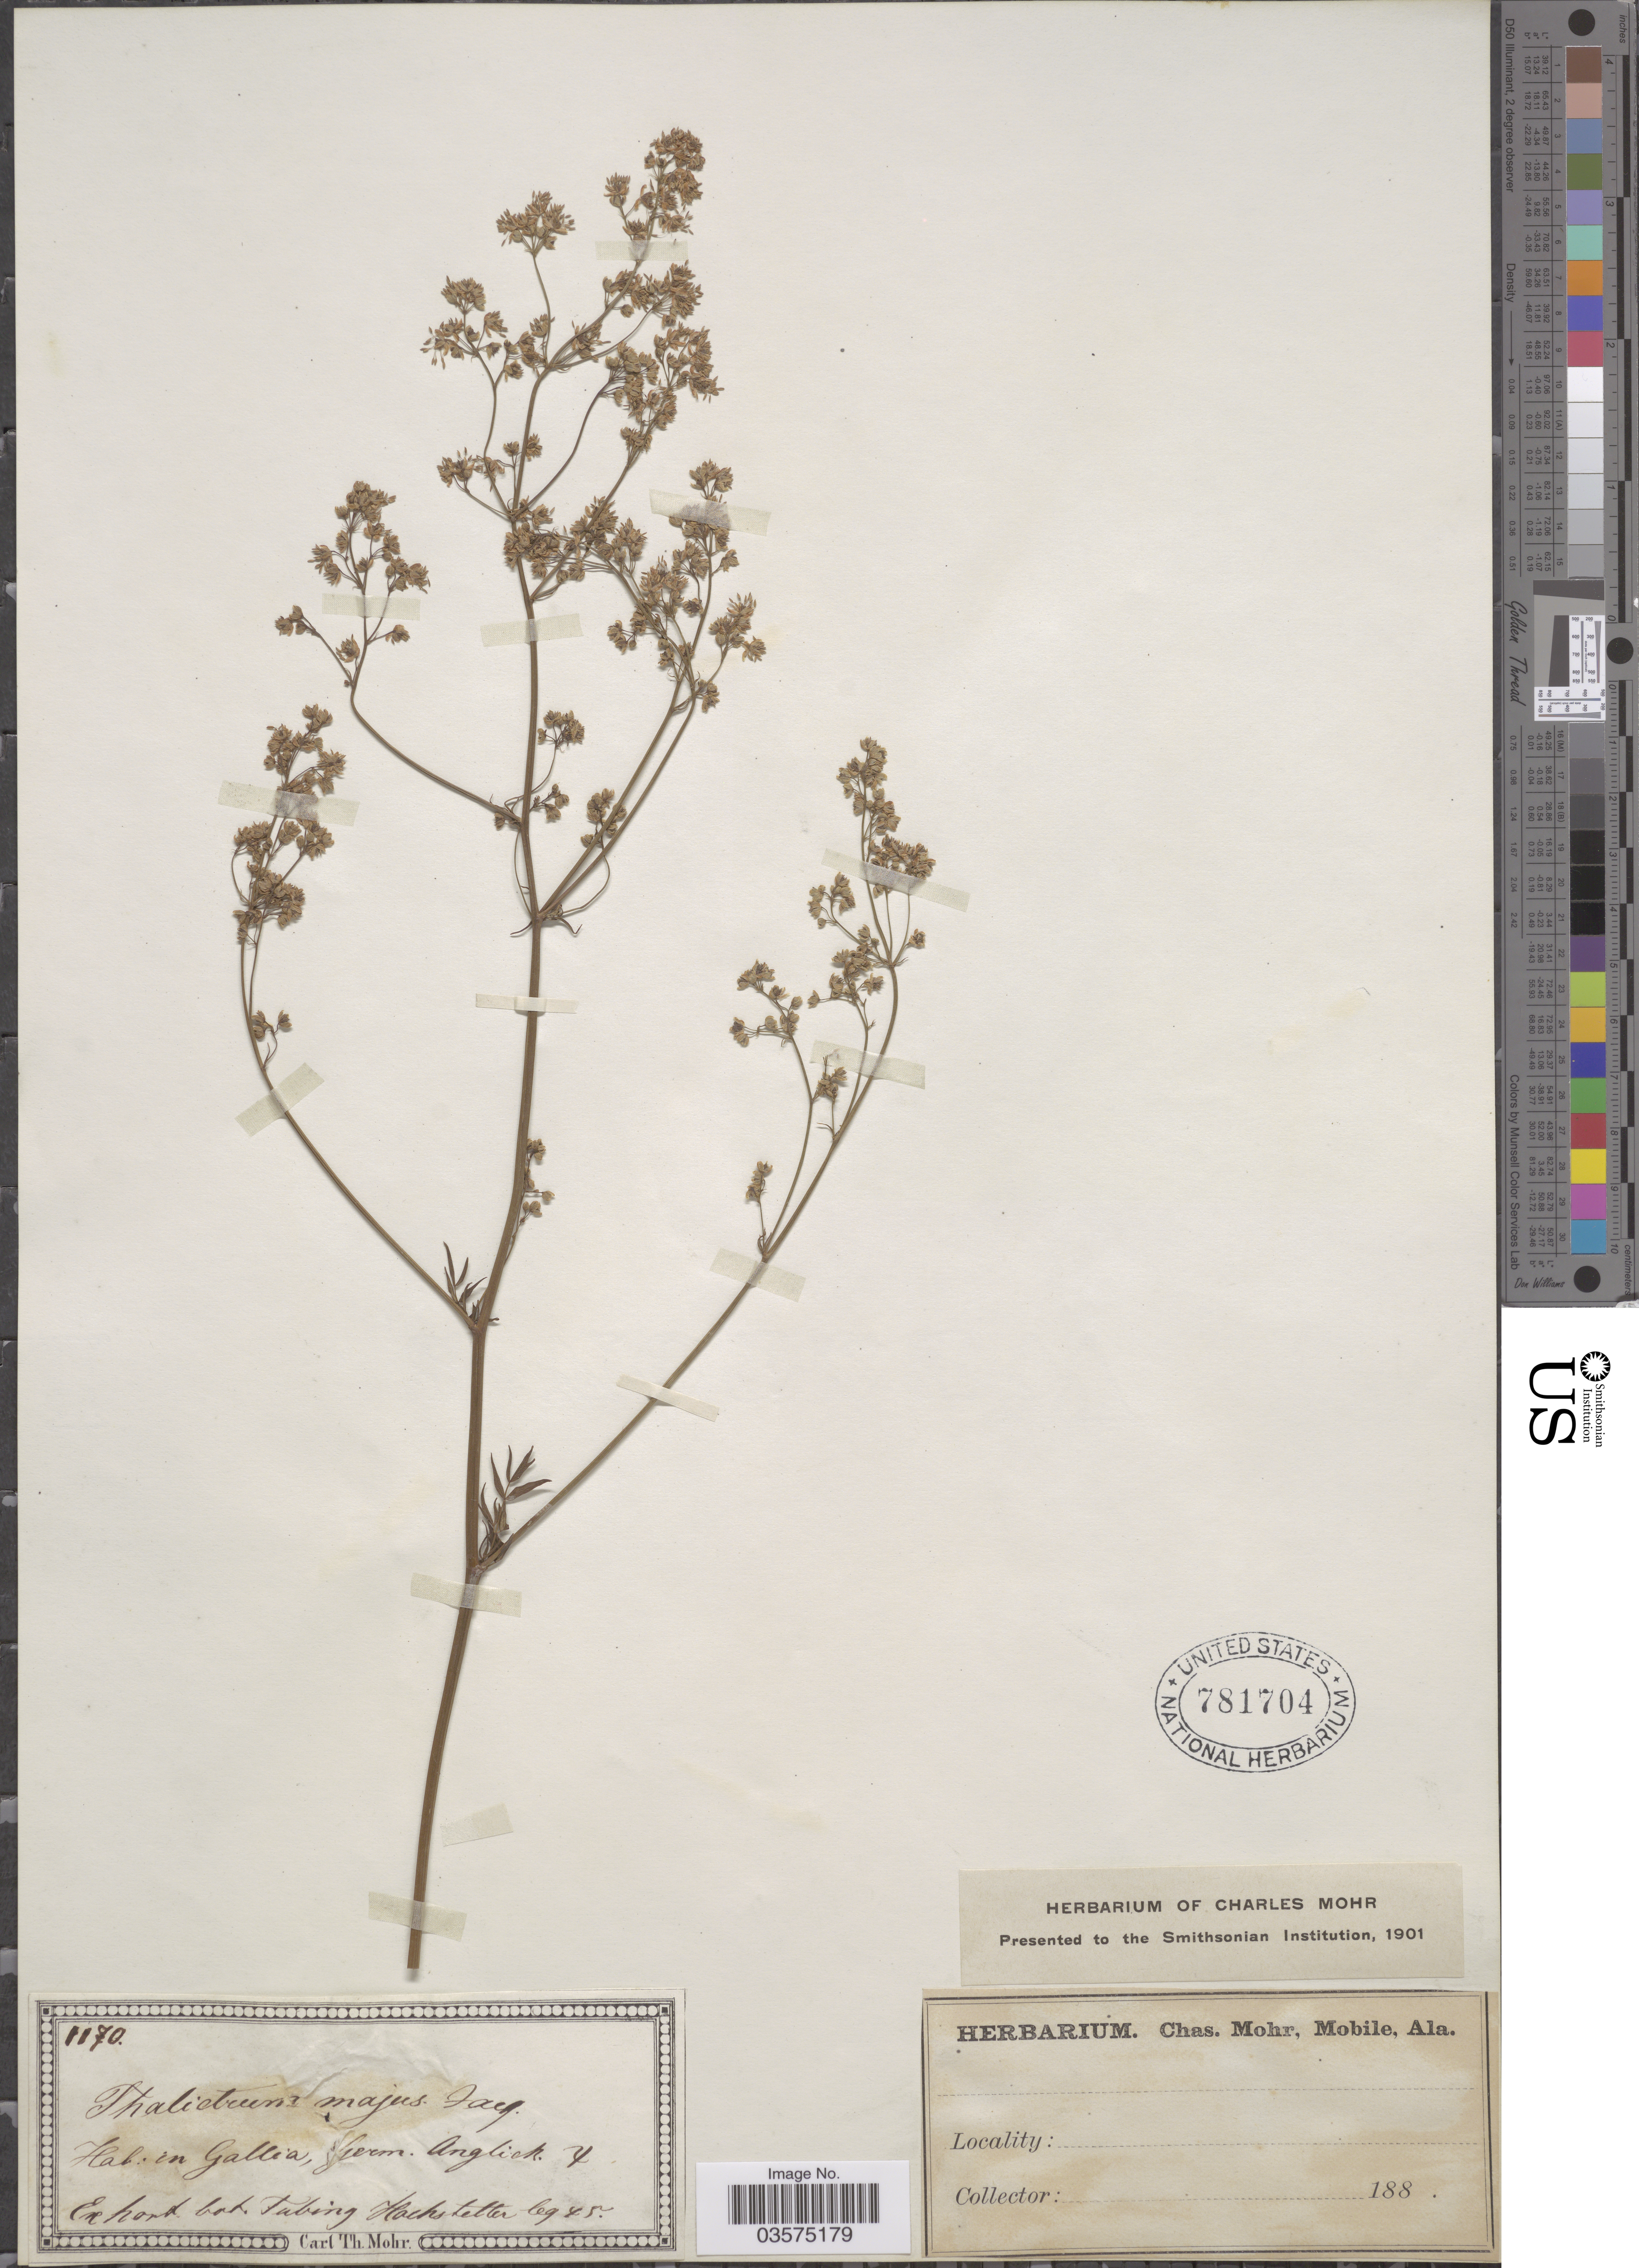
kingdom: Plantae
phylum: Tracheophyta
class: Magnoliopsida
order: Ranunculales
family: Ranunculaceae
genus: Thalictrum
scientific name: Thalictrum majus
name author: Crantz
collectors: -. Hochstetter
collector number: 1170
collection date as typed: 188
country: France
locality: In Gallia, Germ. Anglick. Y. [interpreted]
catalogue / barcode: US 781704